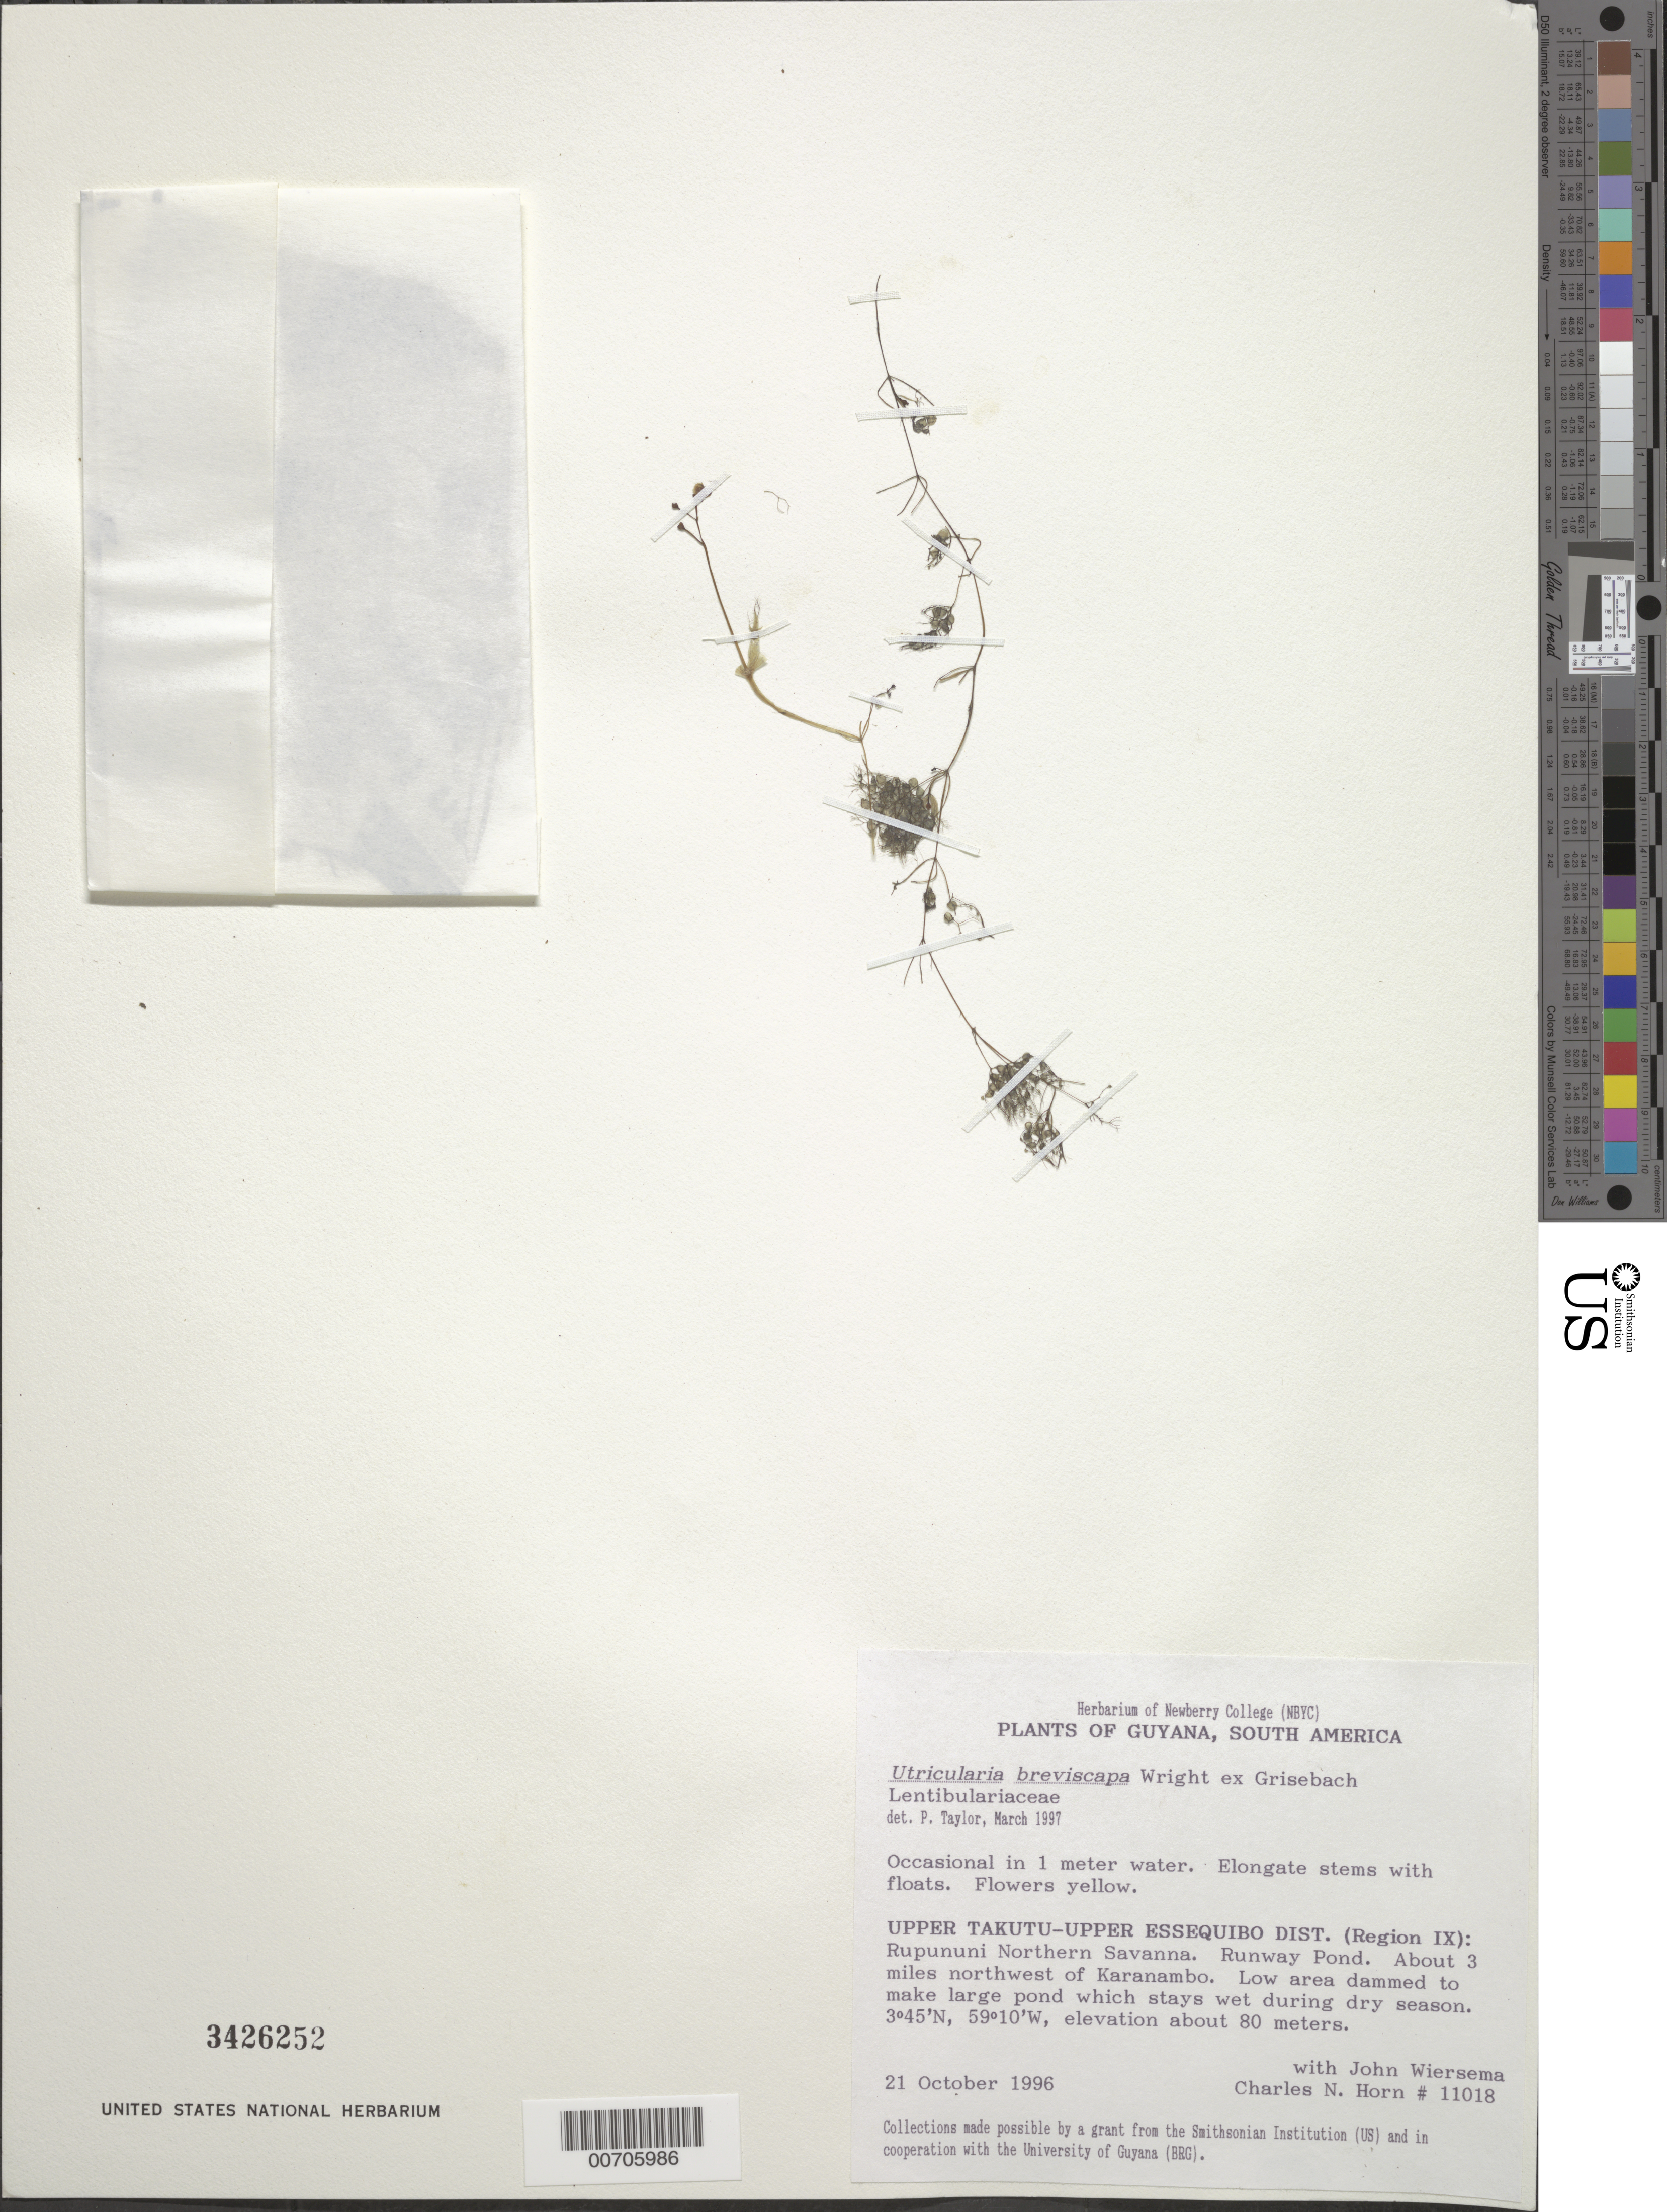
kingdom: Plantae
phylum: Tracheophyta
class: Magnoliopsida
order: Lamiales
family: Lentibulariaceae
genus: Utricularia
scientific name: Utricularia breviscapa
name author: C. Wright ex Griseb.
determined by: Taylor, P.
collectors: C. N. Horn & J. H. Wiersema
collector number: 11018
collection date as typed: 21-Oct-96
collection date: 1996-10-21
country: Guyana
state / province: U. Takutu-U. Essequibo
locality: Rupununi Northern Savanna, Runaway Pond, 3 mi NW of Karanambo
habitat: Water 1 m deep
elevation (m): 80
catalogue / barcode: US 3426252